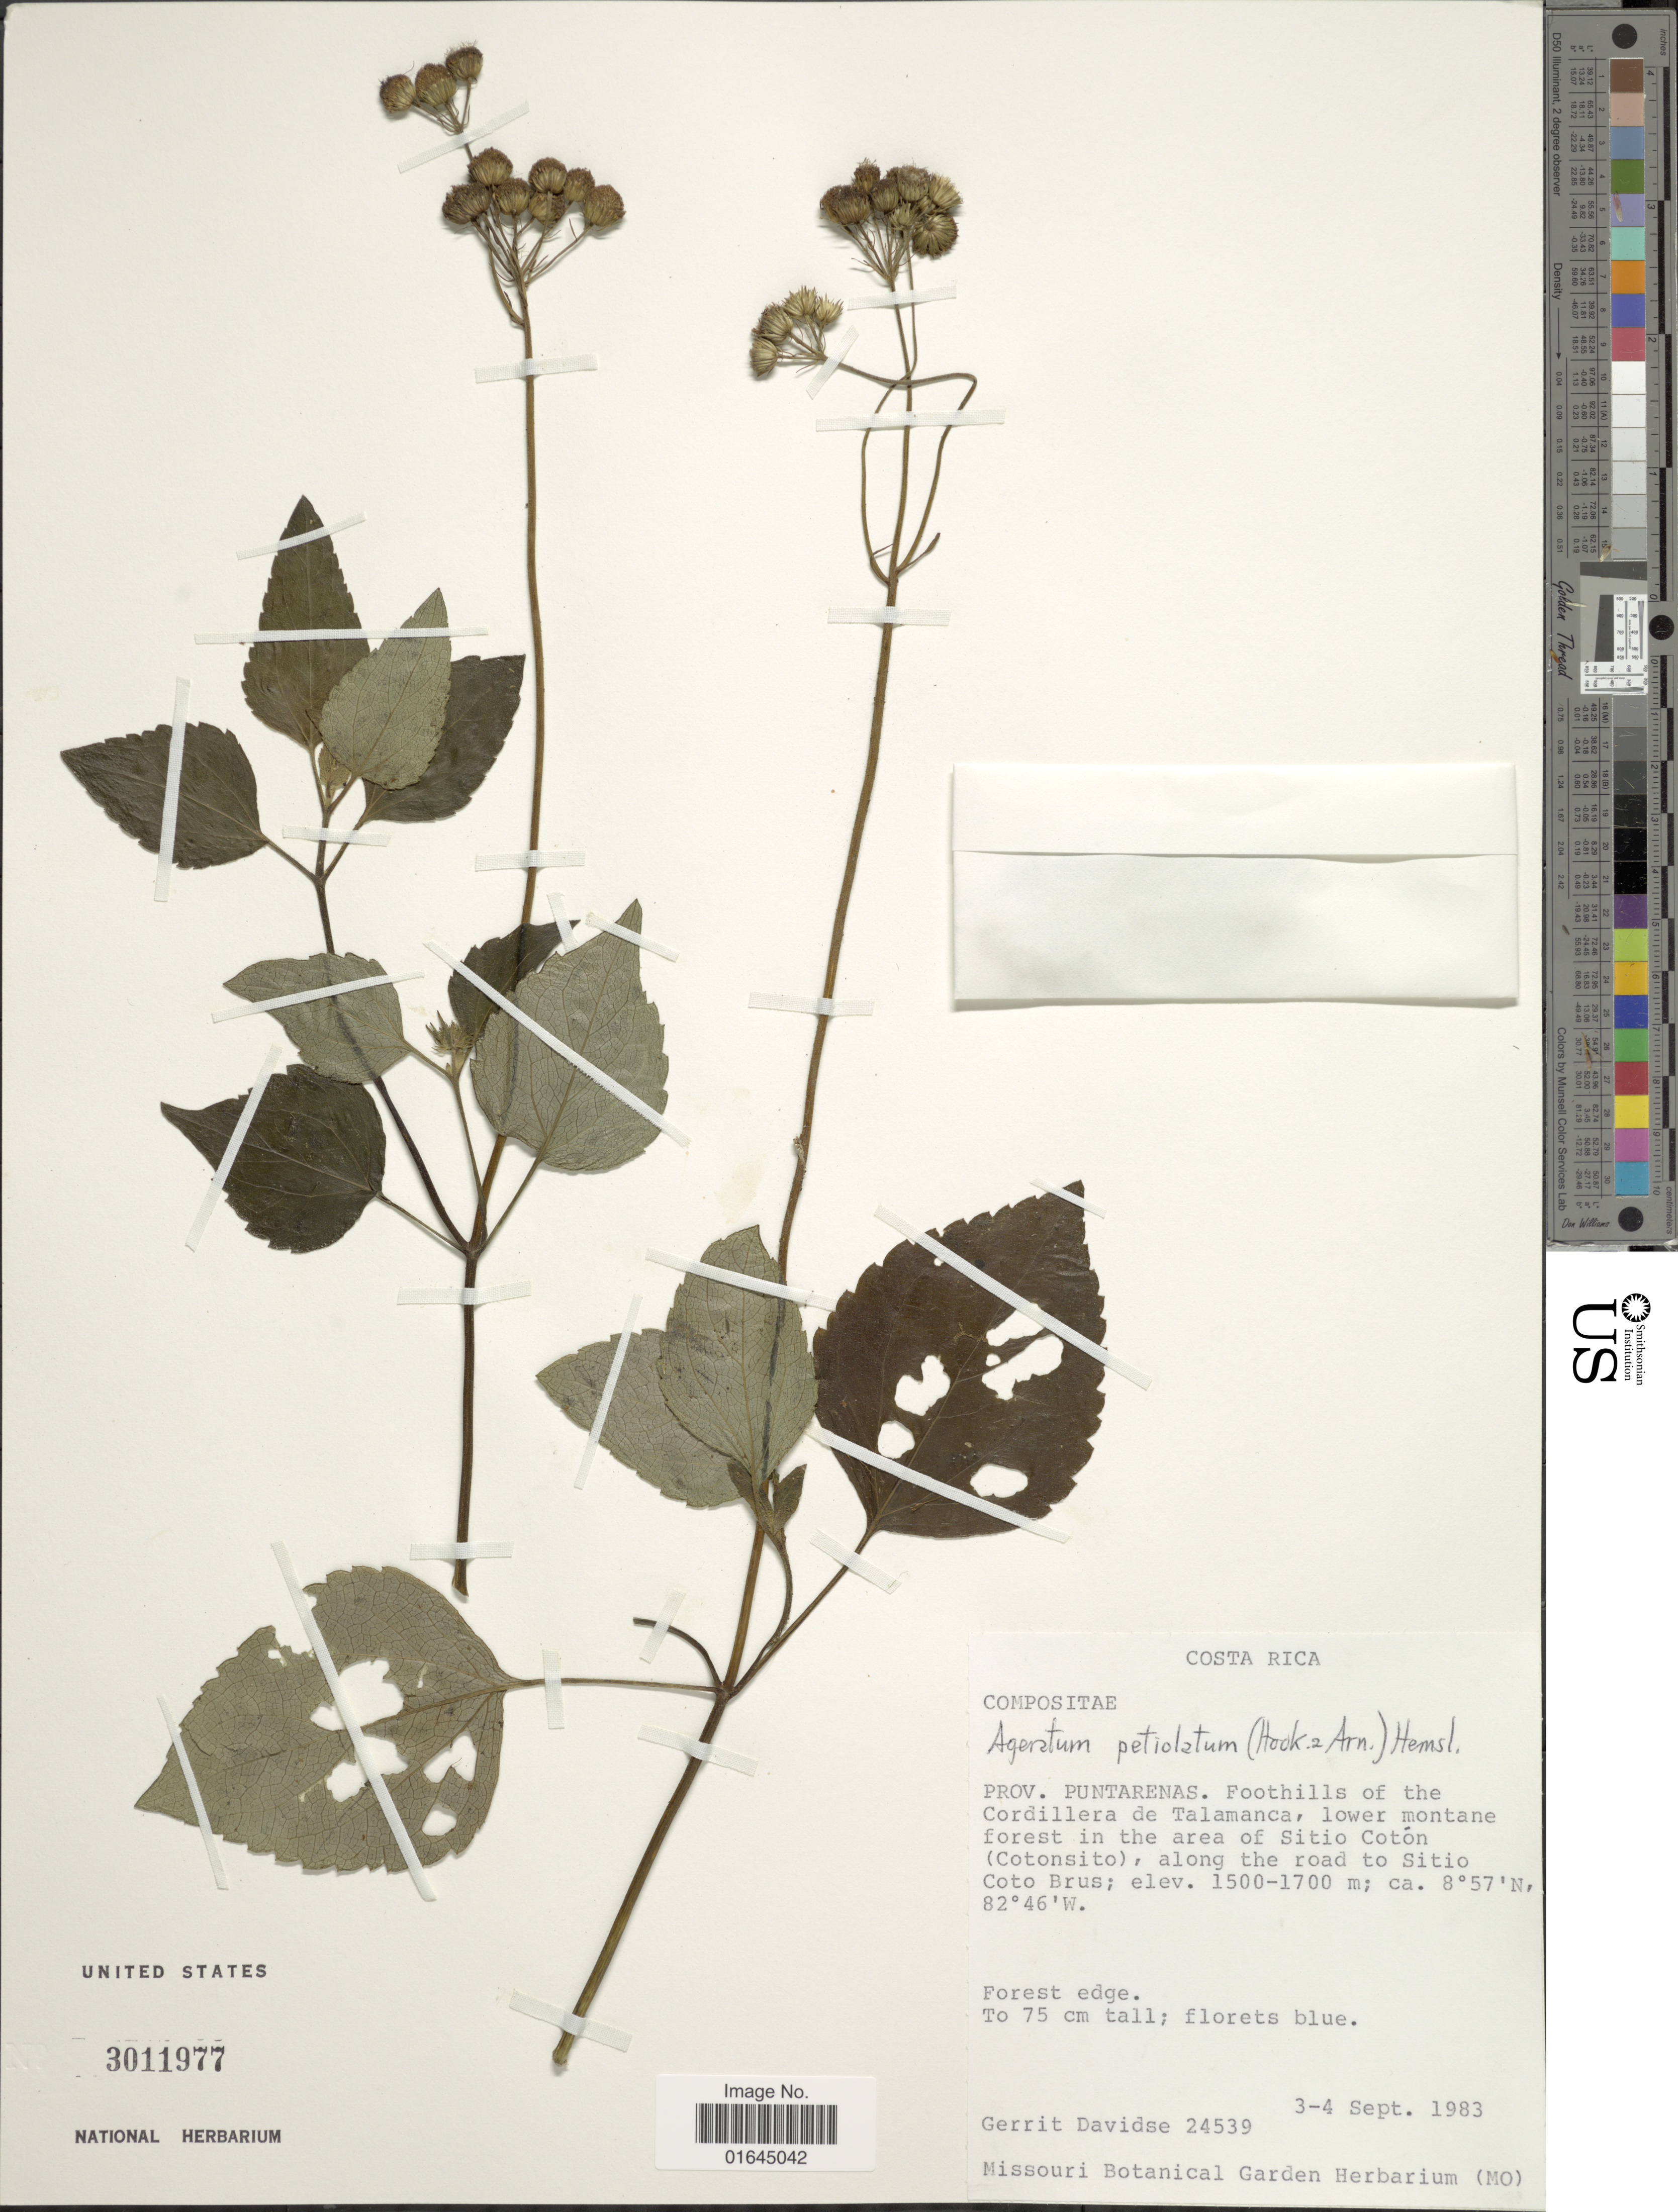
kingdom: Plantae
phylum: Tracheophyta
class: Magnoliopsida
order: Asterales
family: Asteraceae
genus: Ageratum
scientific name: Ageratum petiolatum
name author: (Hook. & Arn.) Hemsl.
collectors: G. Davidse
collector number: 24539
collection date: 1983-09-03/1983-09-04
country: Costa Rica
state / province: Puntarenas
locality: Foothills of the Cordillera de Talamanca, lower montane forest in the area of Sitio Cotón (Cotonsito), along the road ti Sitio Coto Brus.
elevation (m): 1500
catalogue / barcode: US 3011977